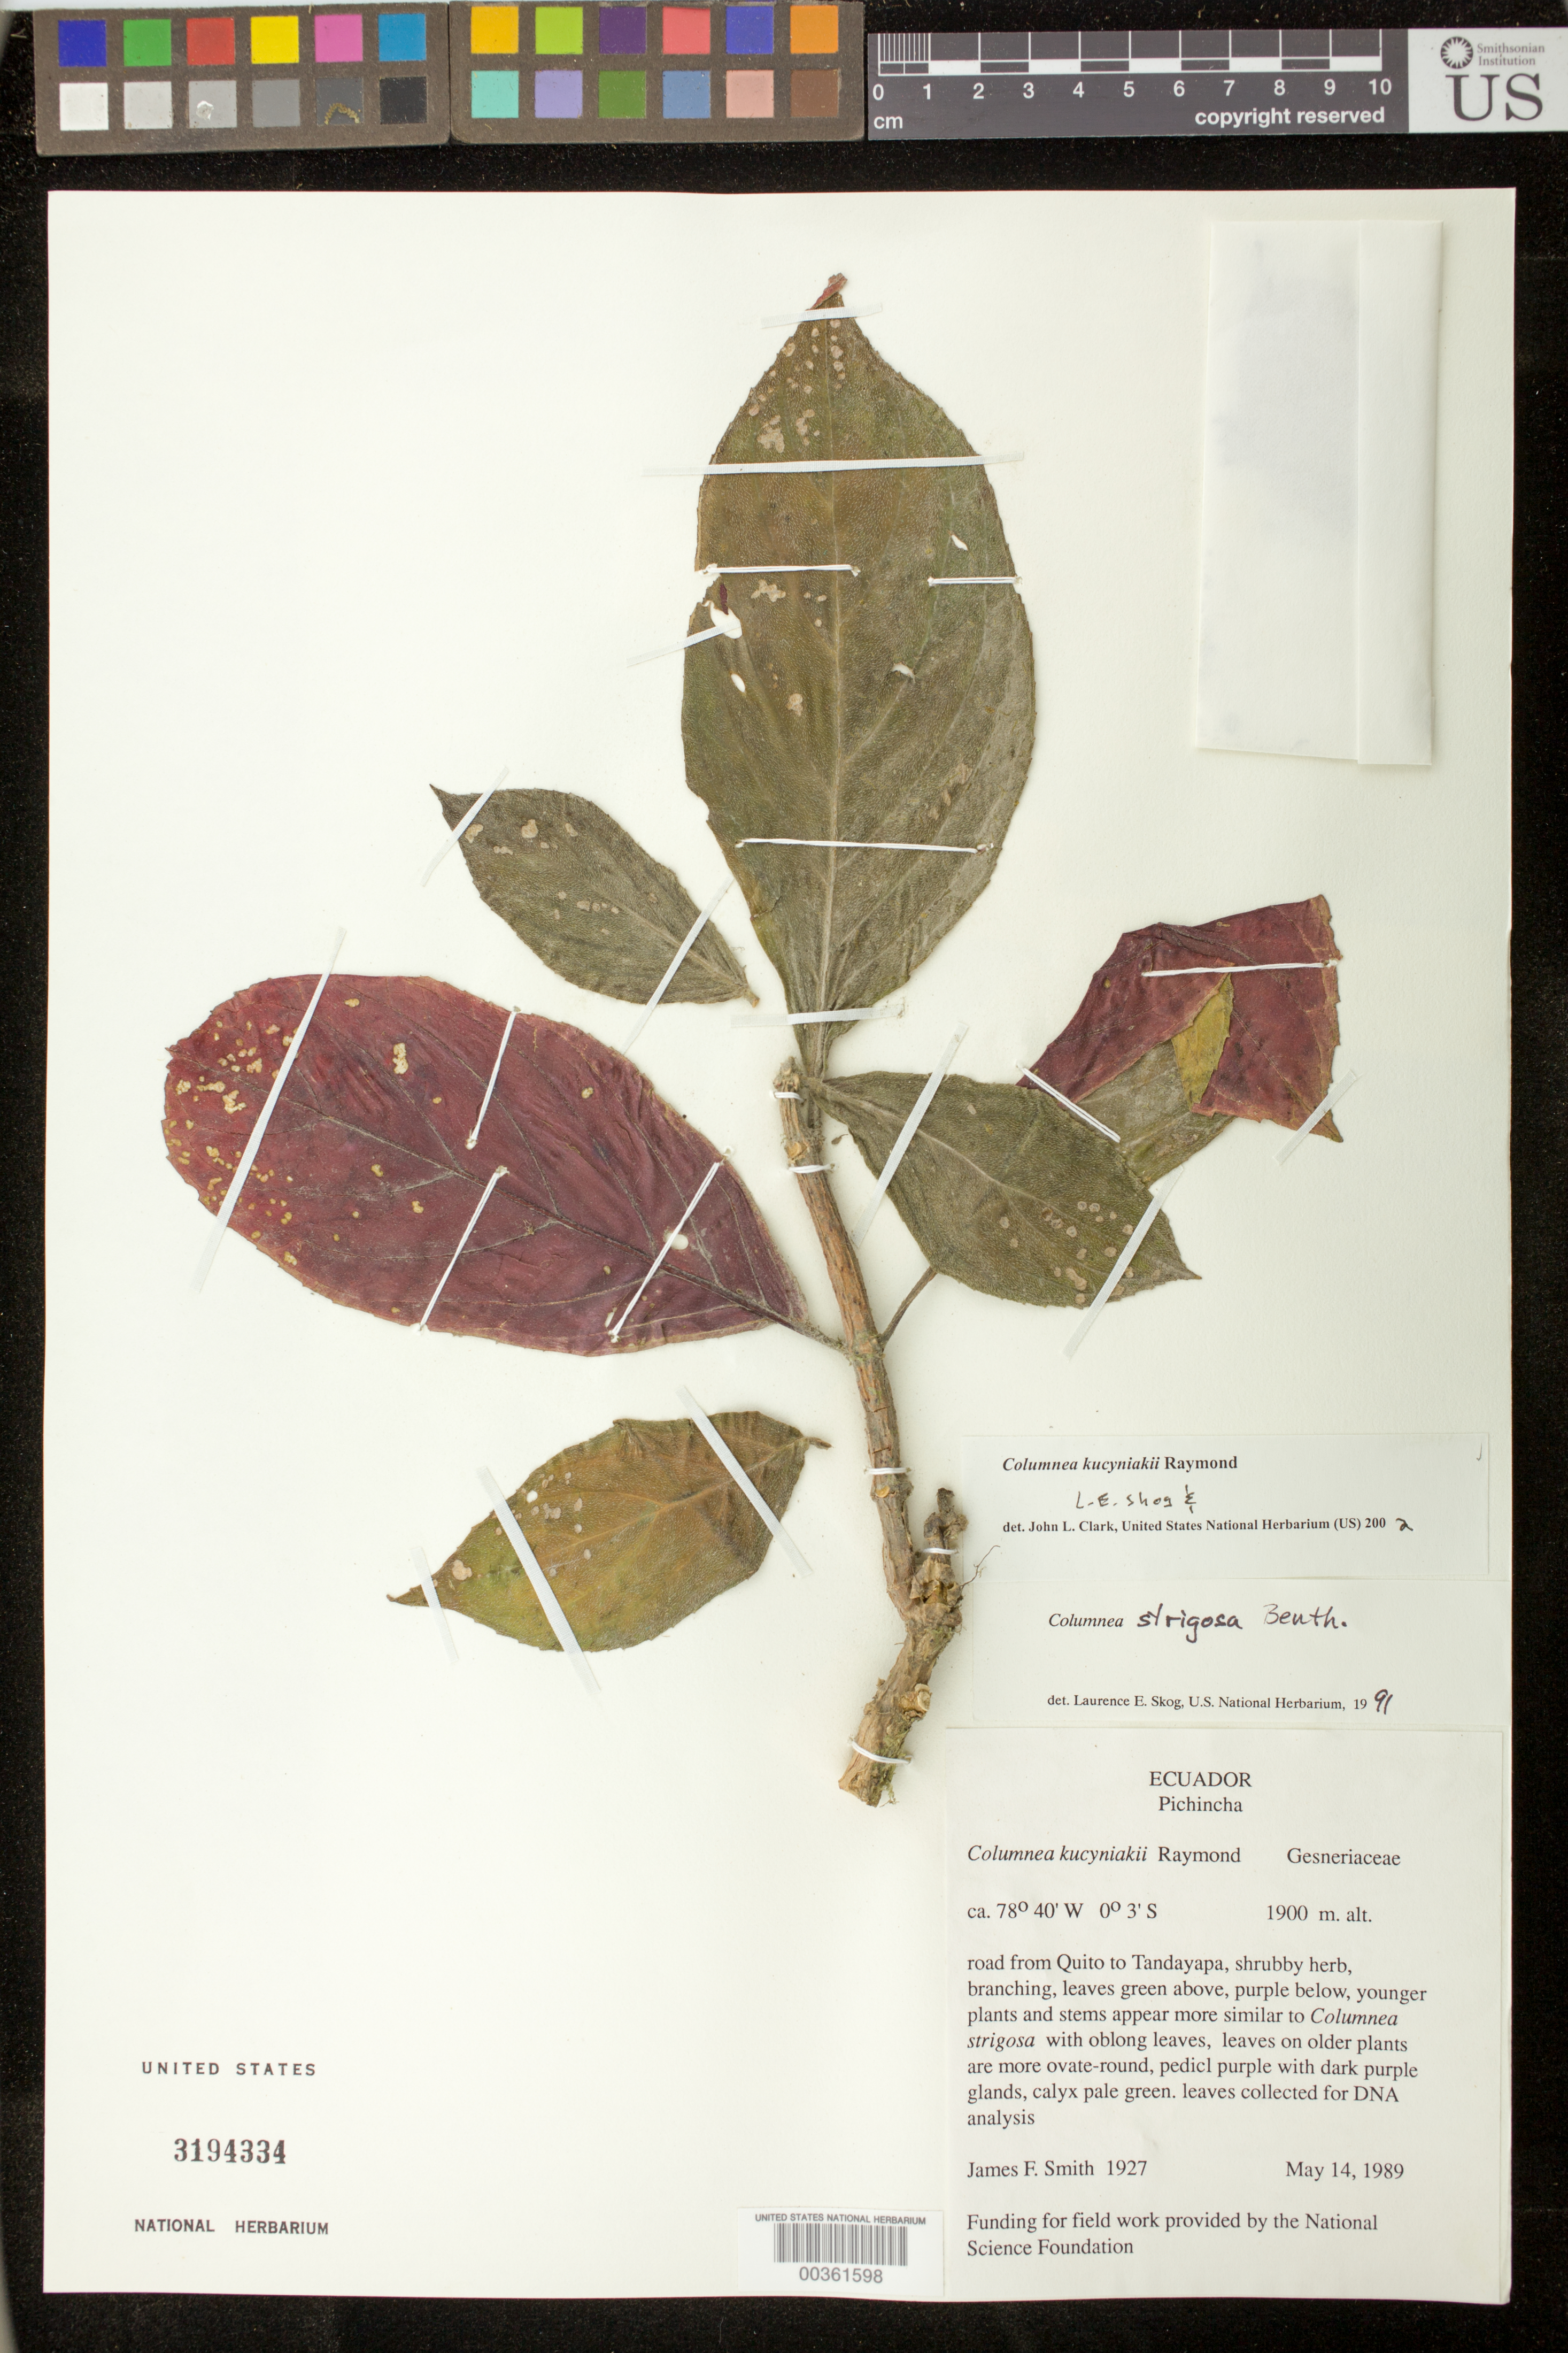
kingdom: Plantae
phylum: Tracheophyta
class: Magnoliopsida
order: Lamiales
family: Gesneriaceae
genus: Columnea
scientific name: Columnea kucyniakii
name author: Raymond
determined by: Clark, J. L.; Skog, Laurence E.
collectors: J. Smith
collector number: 1927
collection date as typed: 14 May 1989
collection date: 1989-05-14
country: Ecuador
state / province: Pichincha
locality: Road from Quito to Tandayapa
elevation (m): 1900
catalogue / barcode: US 3194334